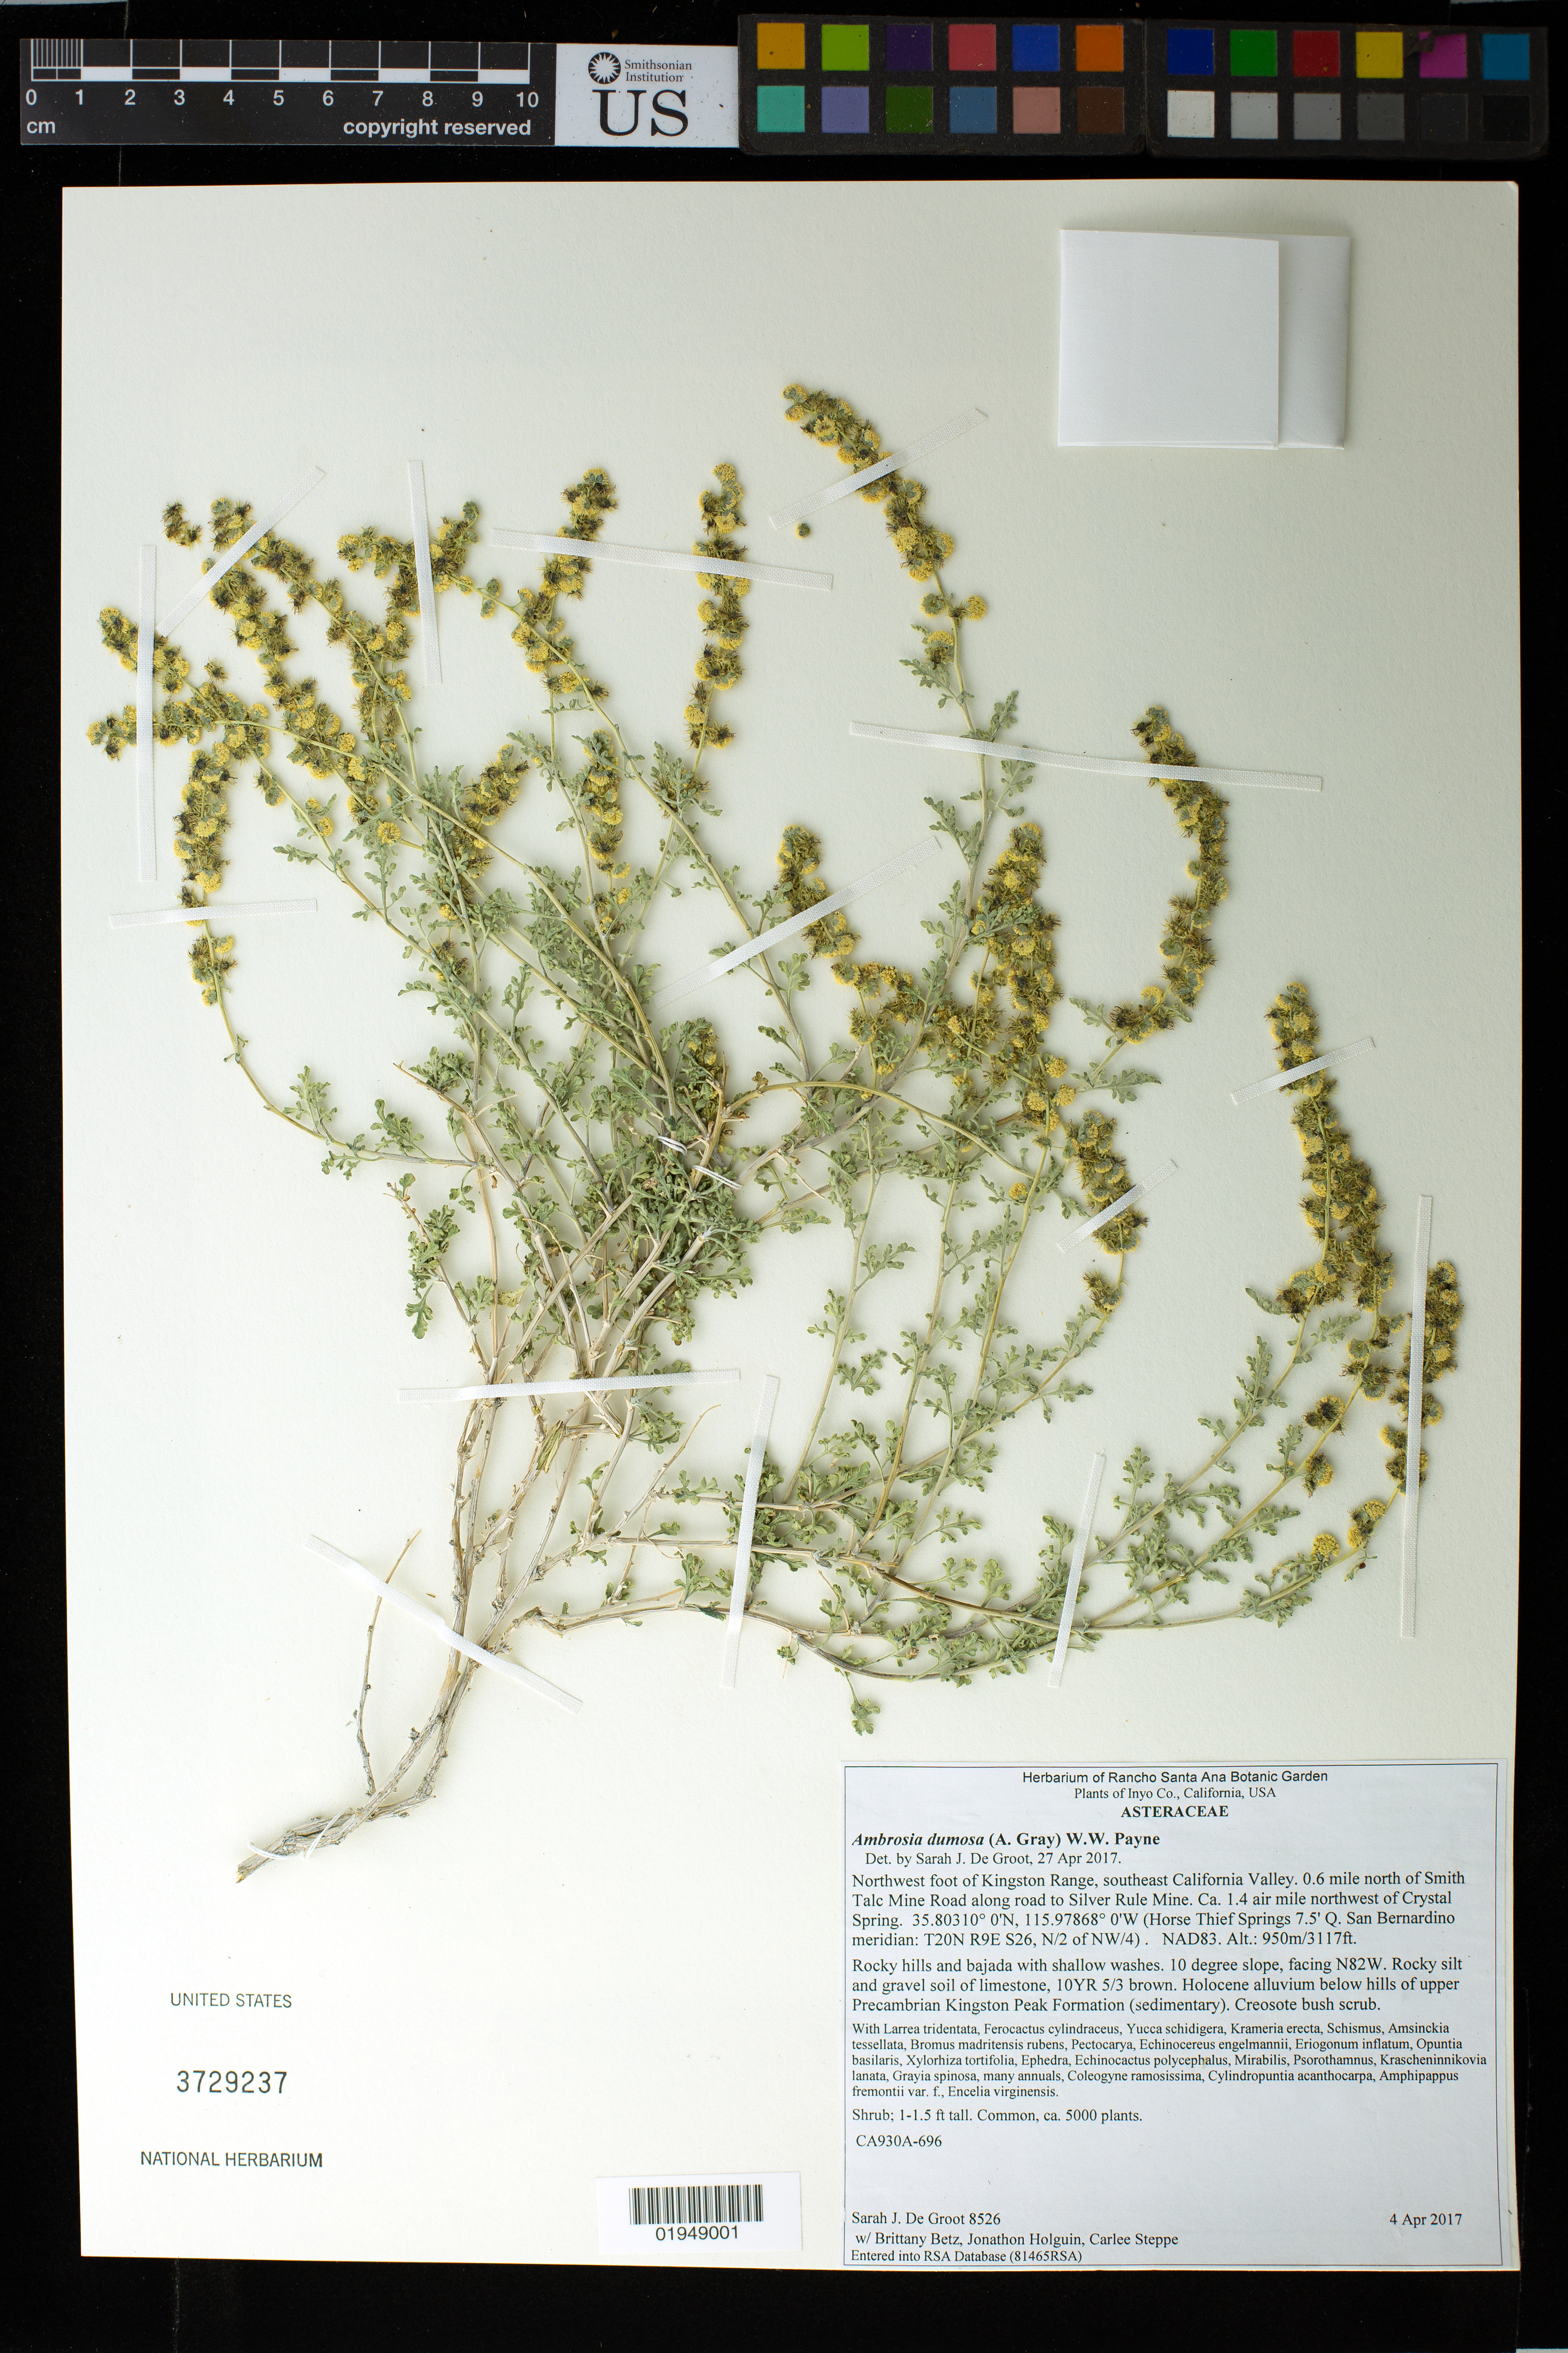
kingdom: Plantae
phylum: Tracheophyta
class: Magnoliopsida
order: Asterales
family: Asteraceae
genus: Ambrosia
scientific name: Ambrosia dumosa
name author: (A. Gray) W.W.Payne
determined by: De Groot, Sarah J.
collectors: S. De Groot, B. Betz, J. Holguin & C. Steppe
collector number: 8526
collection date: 2017-04-04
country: United States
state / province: California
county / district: Inyo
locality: Northwest foot of Kingston Range, southeast California Valley. 0.6 mile north of Smith Talc Mine Road along road to Silver Rule Mine. Ca. 1.4 air mile northwest of Crystal Spring. (Horse Thief Springs 7.5' Q. San Bernardino meridian: T20N R9E S26, N/2 of NW/4). NAD83.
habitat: rocky hills and bajada with shallow washes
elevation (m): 950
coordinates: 35.80310 degrees 0'N, 115.97868 degrees 0'W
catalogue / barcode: US 3729237